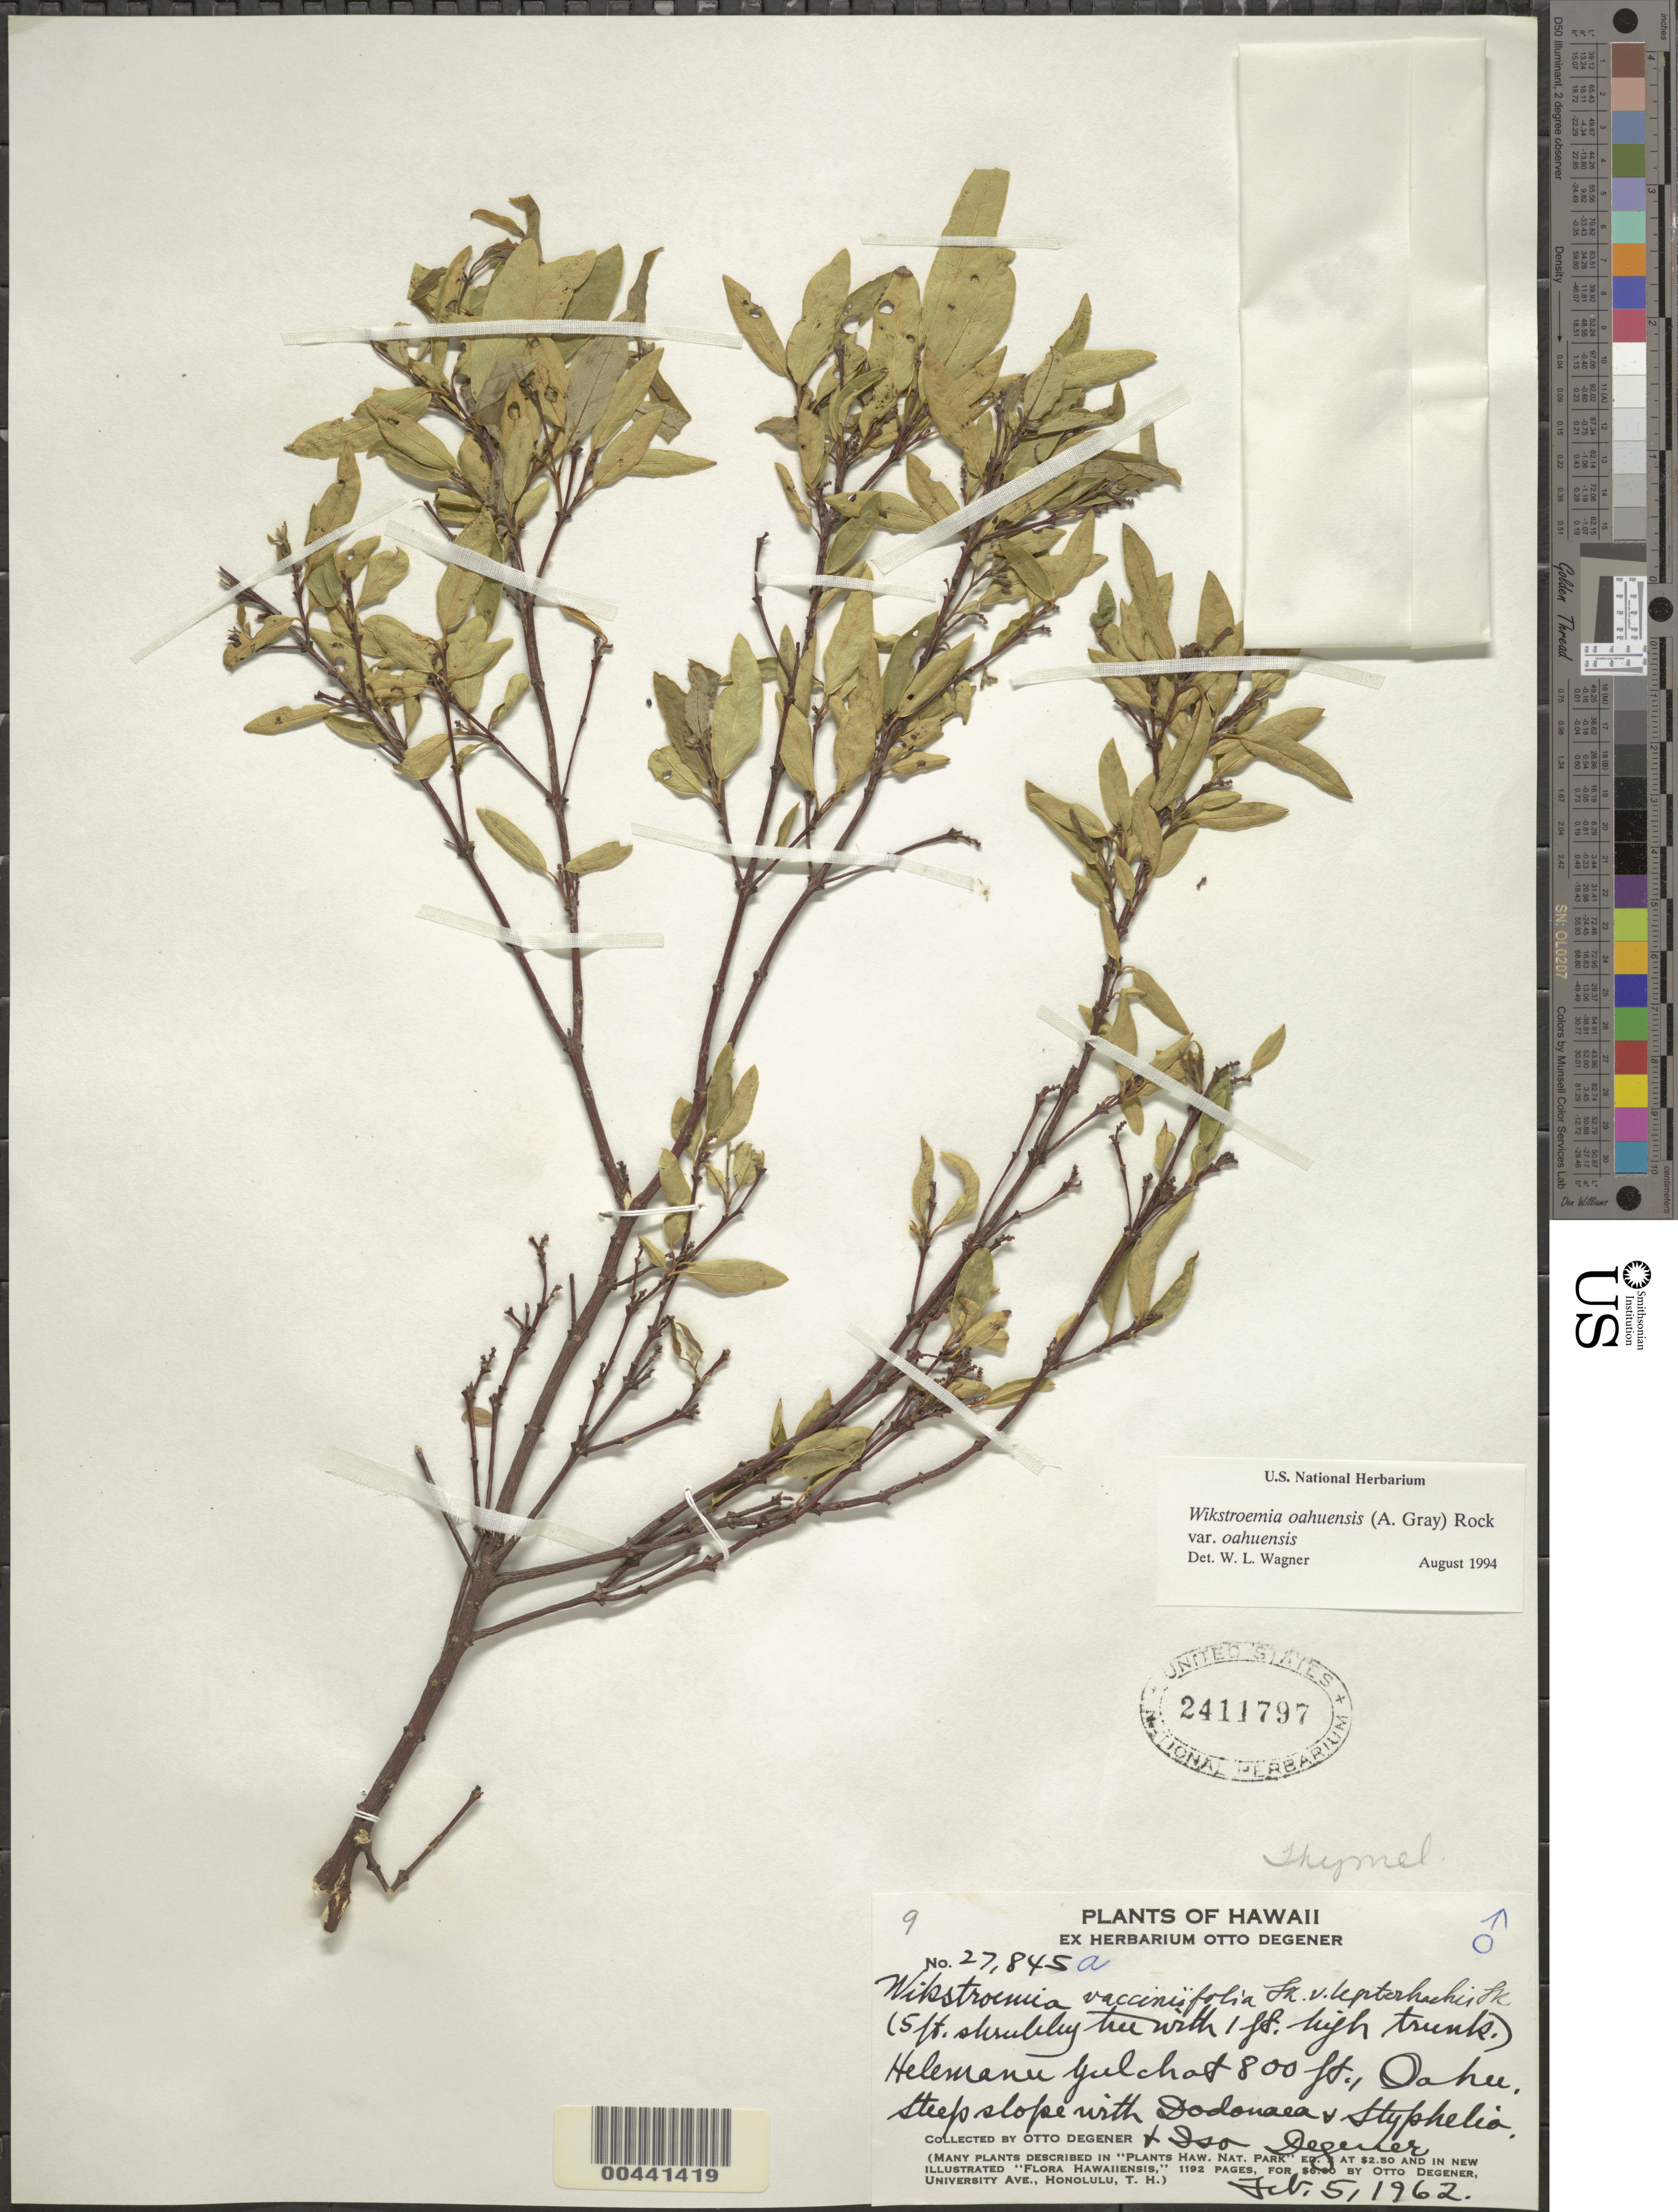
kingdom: Plantae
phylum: Tracheophyta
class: Magnoliopsida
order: Malvales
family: Thymelaeaceae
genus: Wikstroemia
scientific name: Wikstroemia oahuensis var. oahuensis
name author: (A. Gray) Rock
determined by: Wagner, W. L., (BOT), Smithsonian Institution - National Museum of Natural History (UNITED STATES)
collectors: O. Degener & I. Degener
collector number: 27845a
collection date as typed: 5 Feb 1962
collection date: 1962-02-05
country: United States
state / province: Hawaii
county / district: Honolulu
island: Oahu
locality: Helemanu Gulch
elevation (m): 244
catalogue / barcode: US 2411797